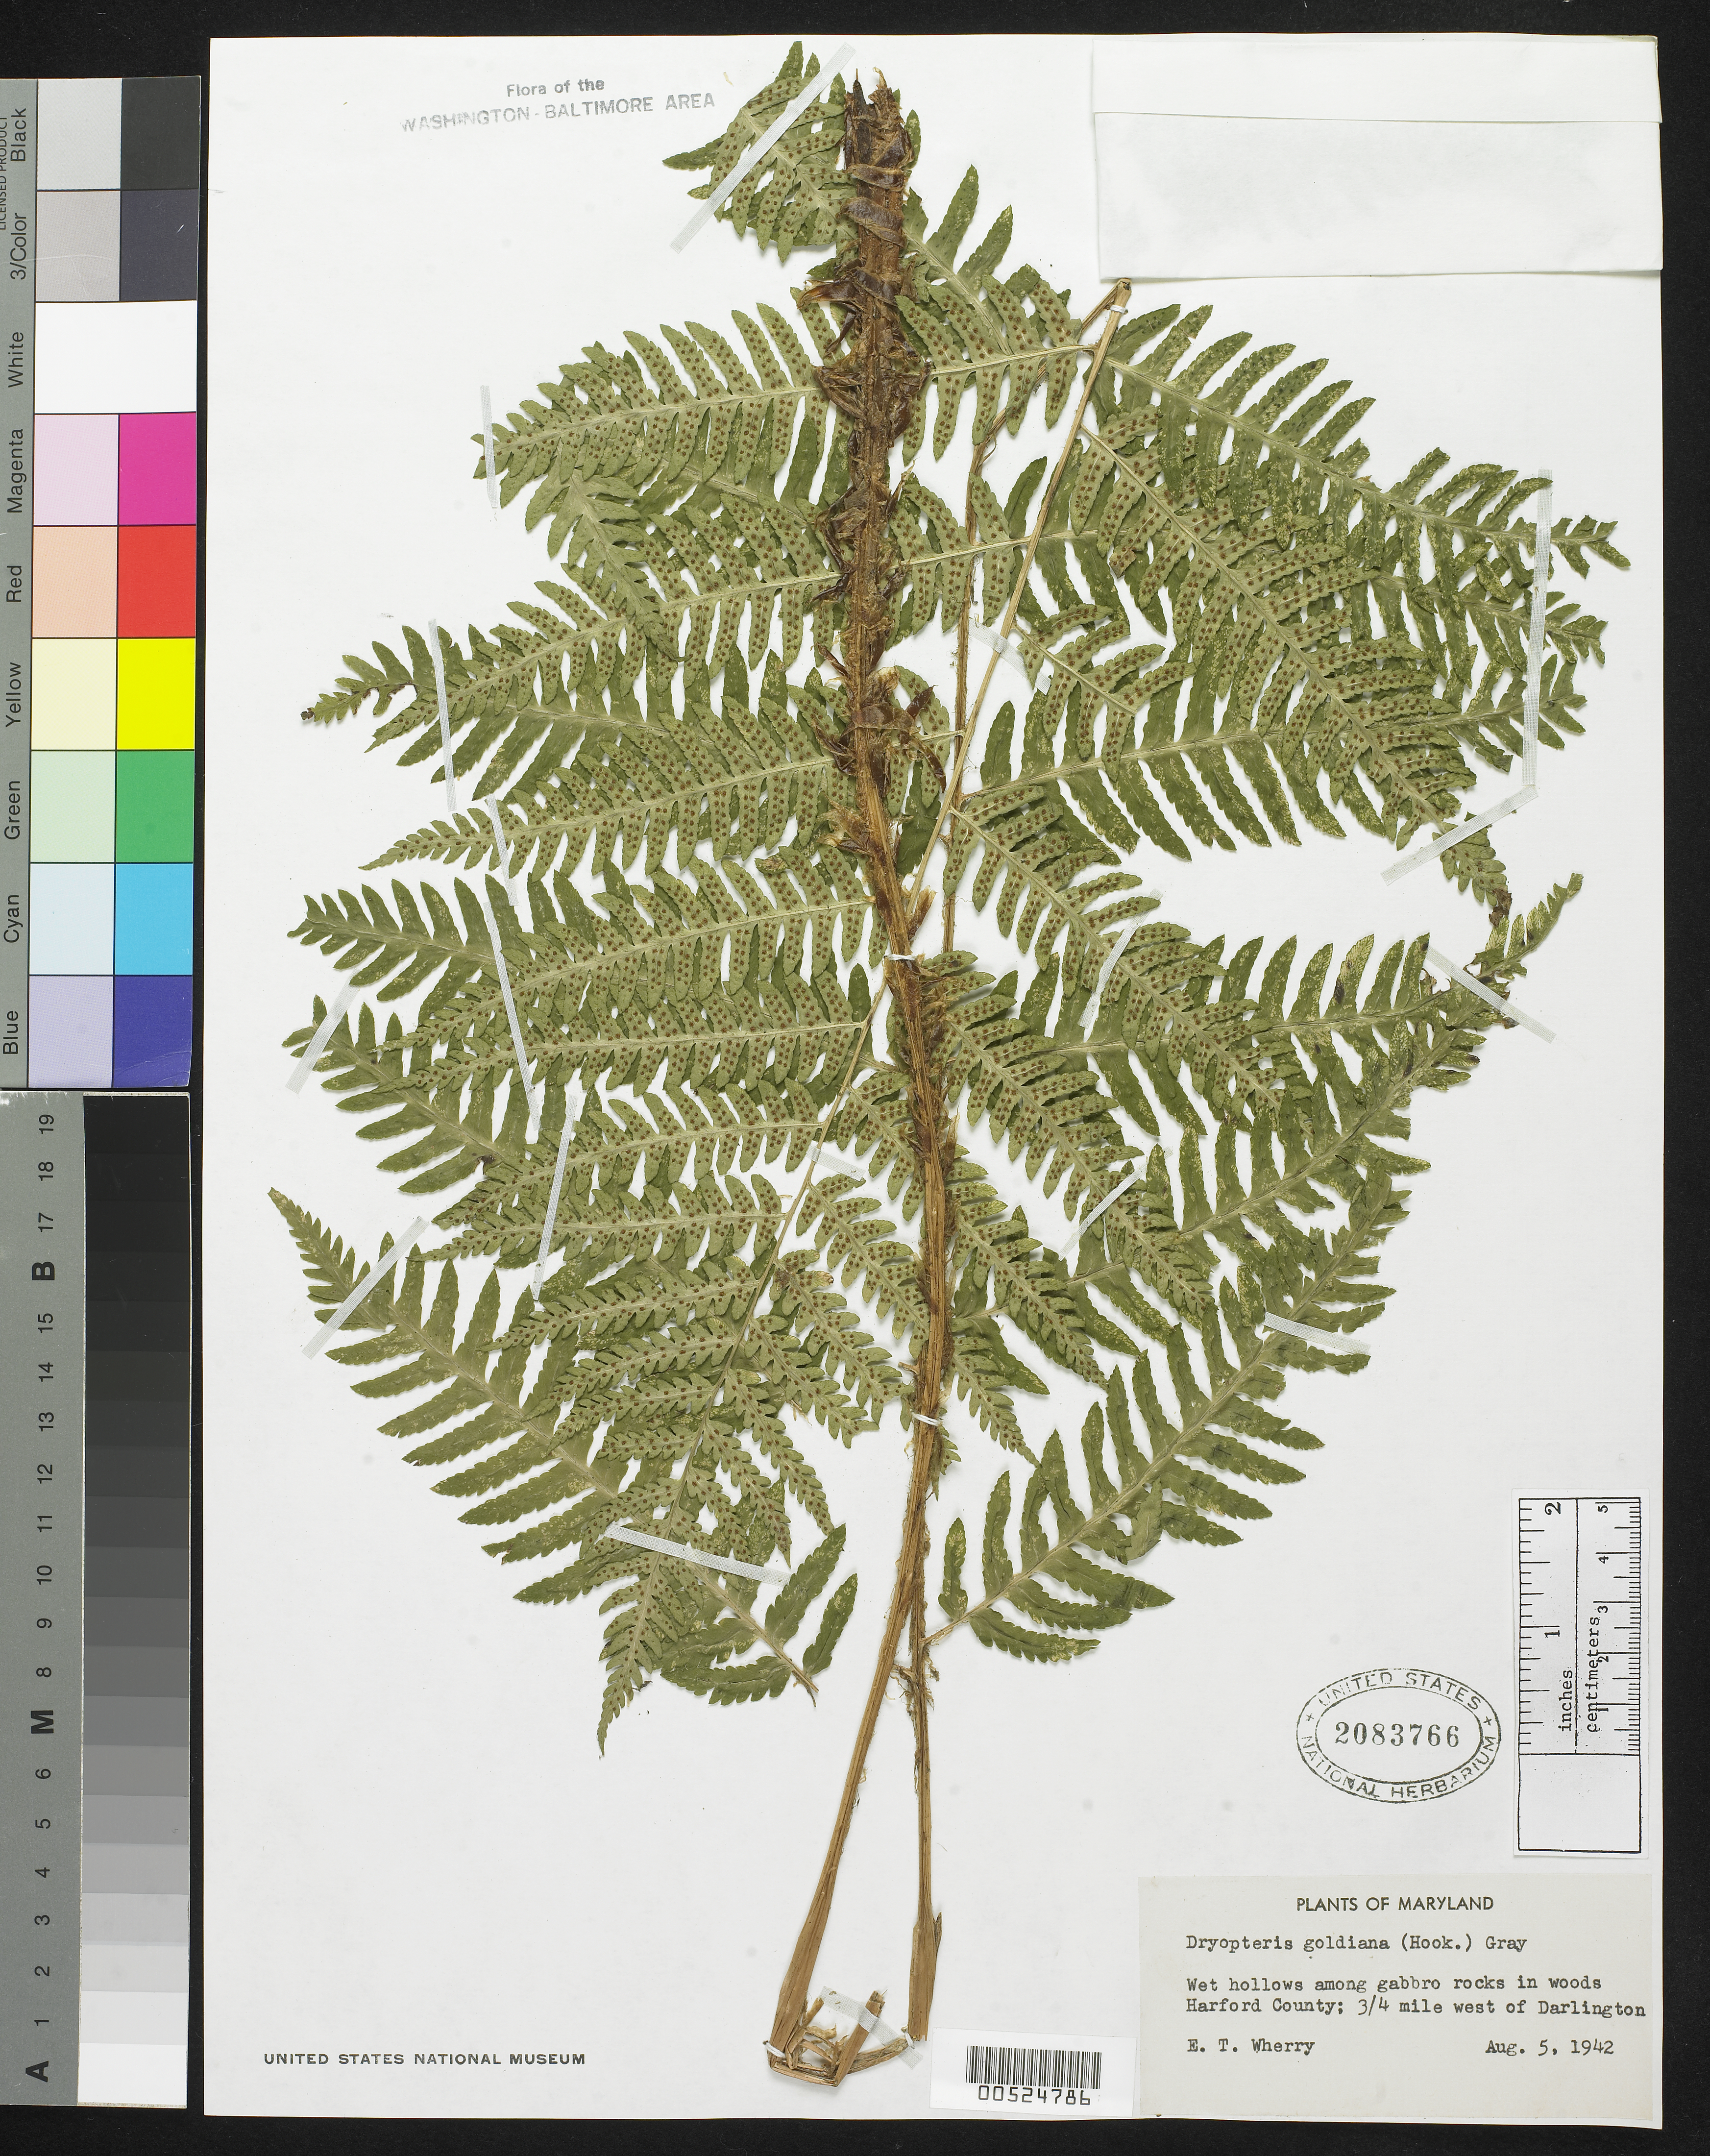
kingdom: Plantae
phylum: Tracheophyta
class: Polypodiopsida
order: Polypodiales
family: Dryopteridaceae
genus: Dryopteris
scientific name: Dryopteris goldiana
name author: (Hook. ex Goldie) A. Gray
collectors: E. T. Wherry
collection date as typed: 05 Aug 1942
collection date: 1942-08-05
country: United States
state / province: Maryland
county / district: Harford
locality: Darlington, 0.75 mi. W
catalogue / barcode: US 2083766